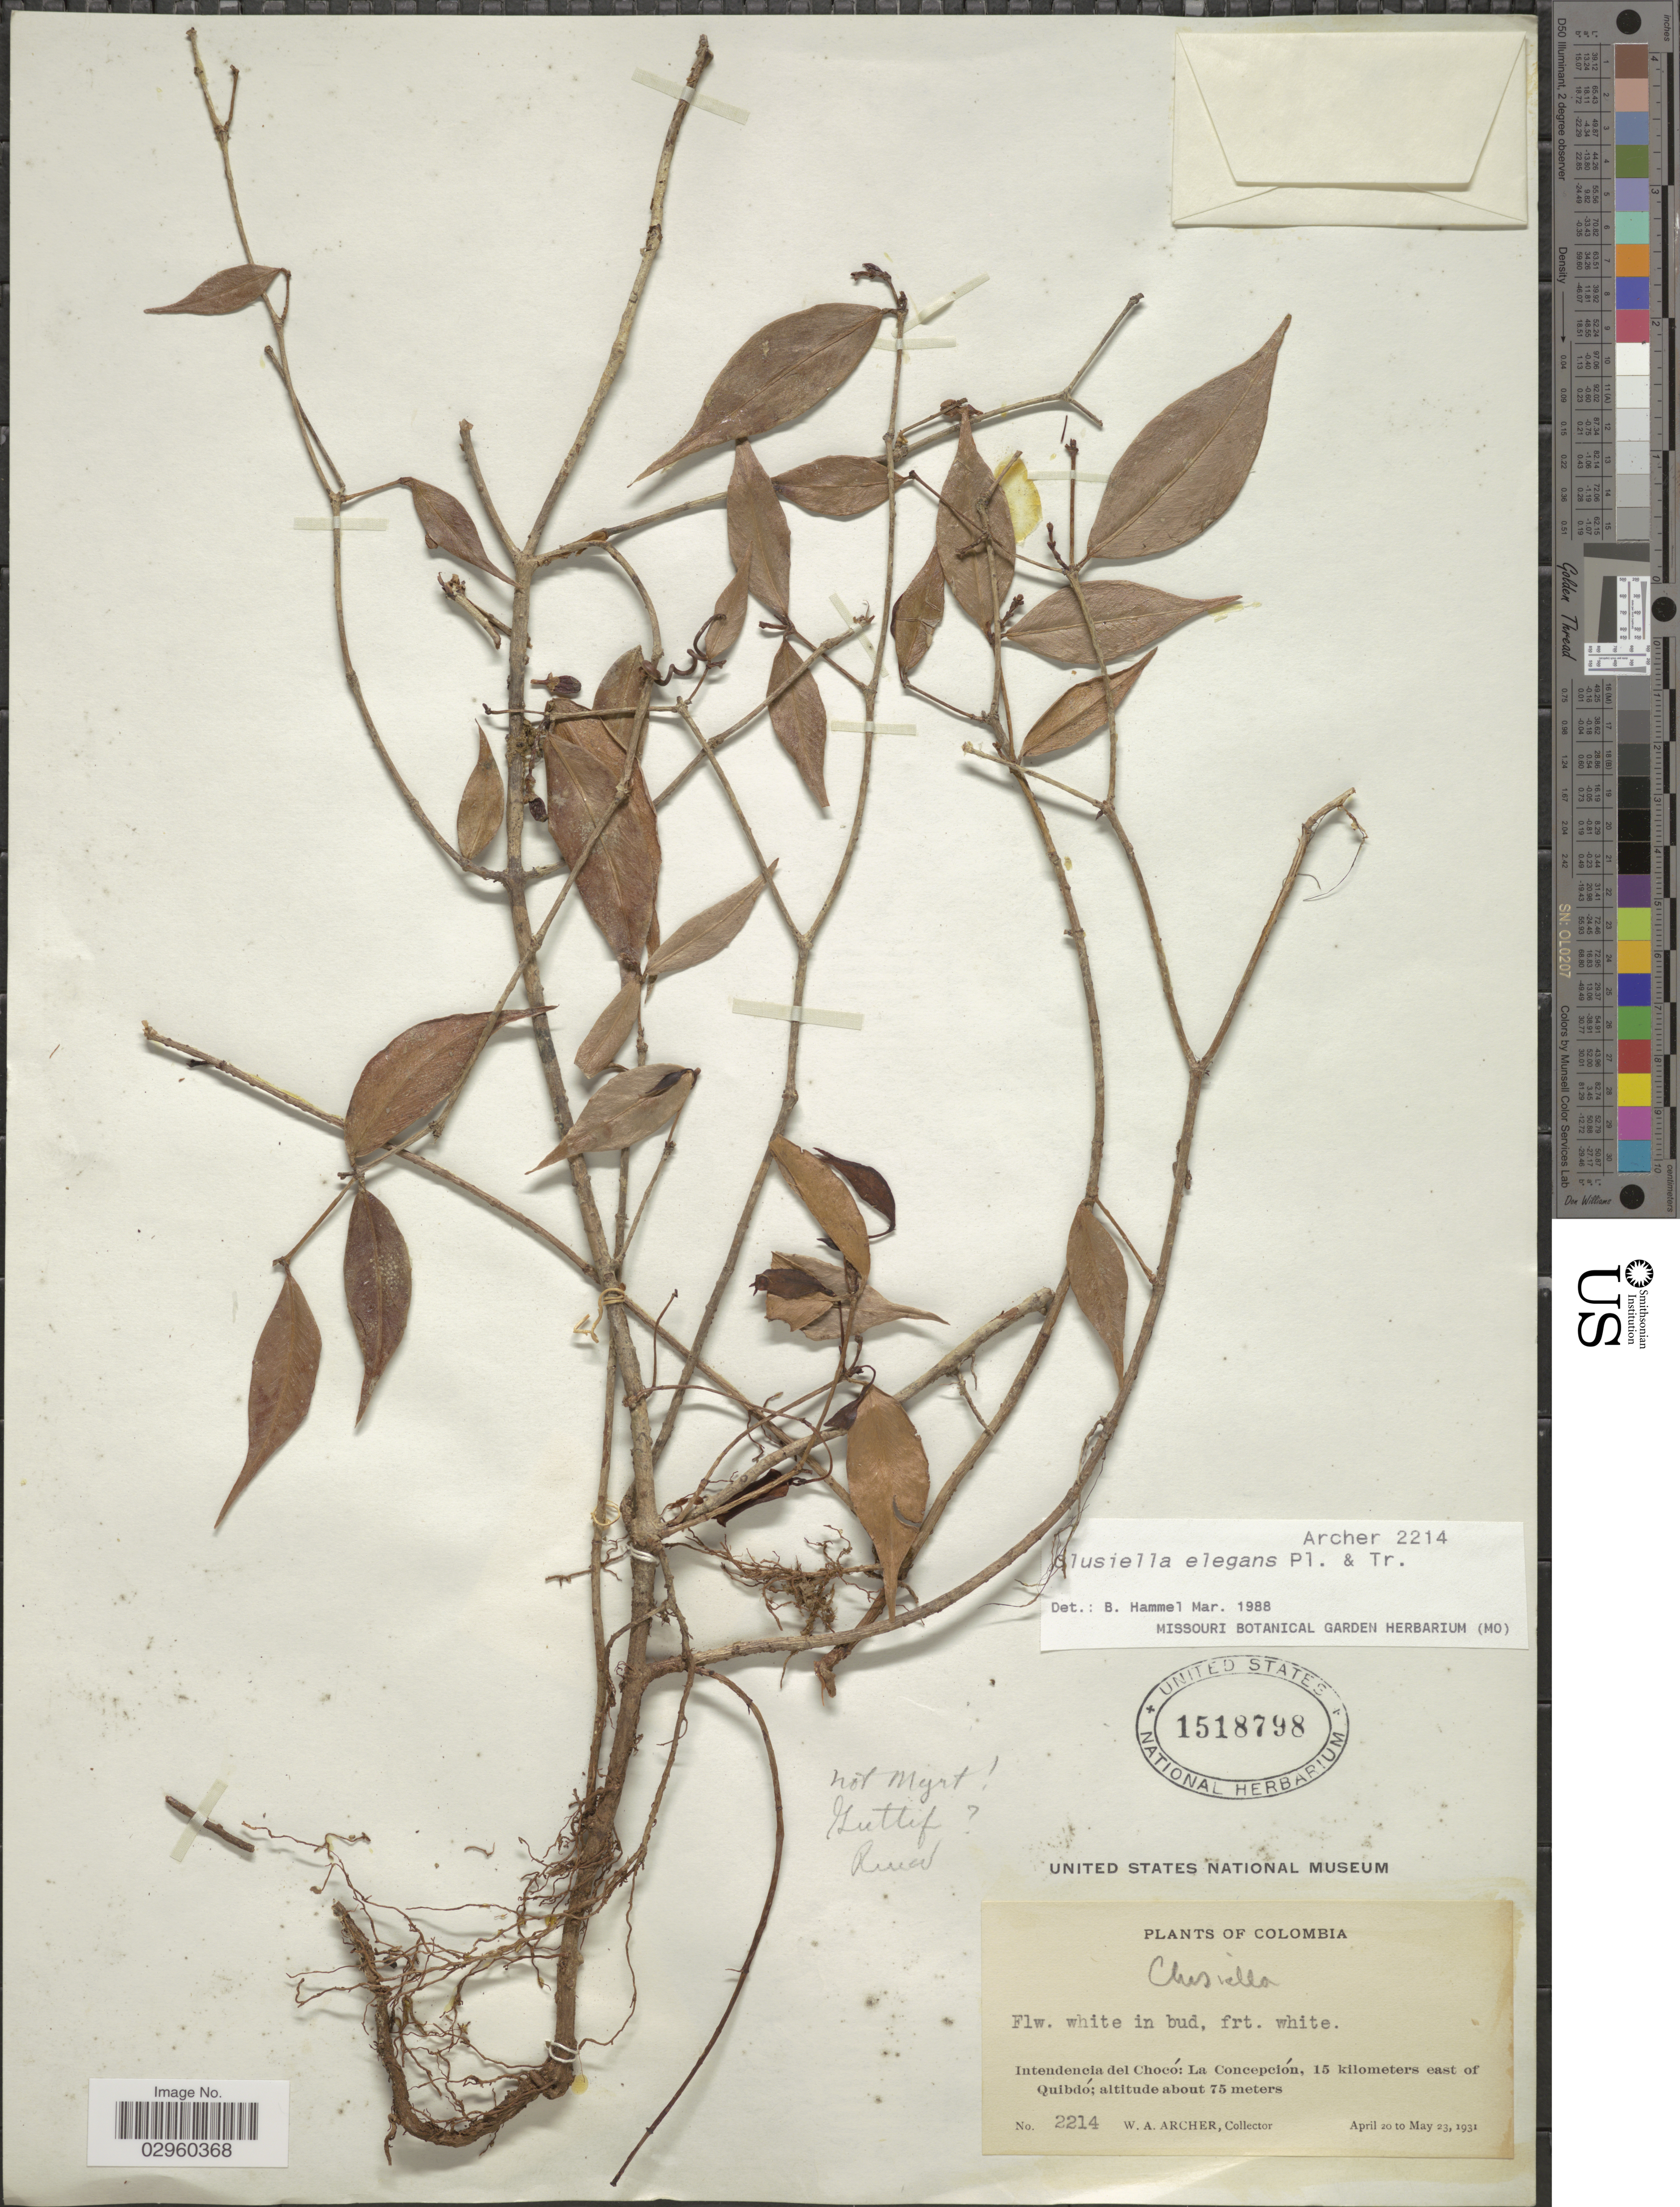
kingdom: Plantae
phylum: Tracheophyta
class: Magnoliopsida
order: Malpighiales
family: Calophyllaceae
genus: Clusiella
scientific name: Clusiella elegans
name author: Planch. & Triana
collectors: W. Archer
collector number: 2214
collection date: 1931-04-20/1931-05-23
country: Colombia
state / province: Chocó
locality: La Concepción, 15 kilometers east of Quibdó.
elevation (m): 75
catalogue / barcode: US 1518798